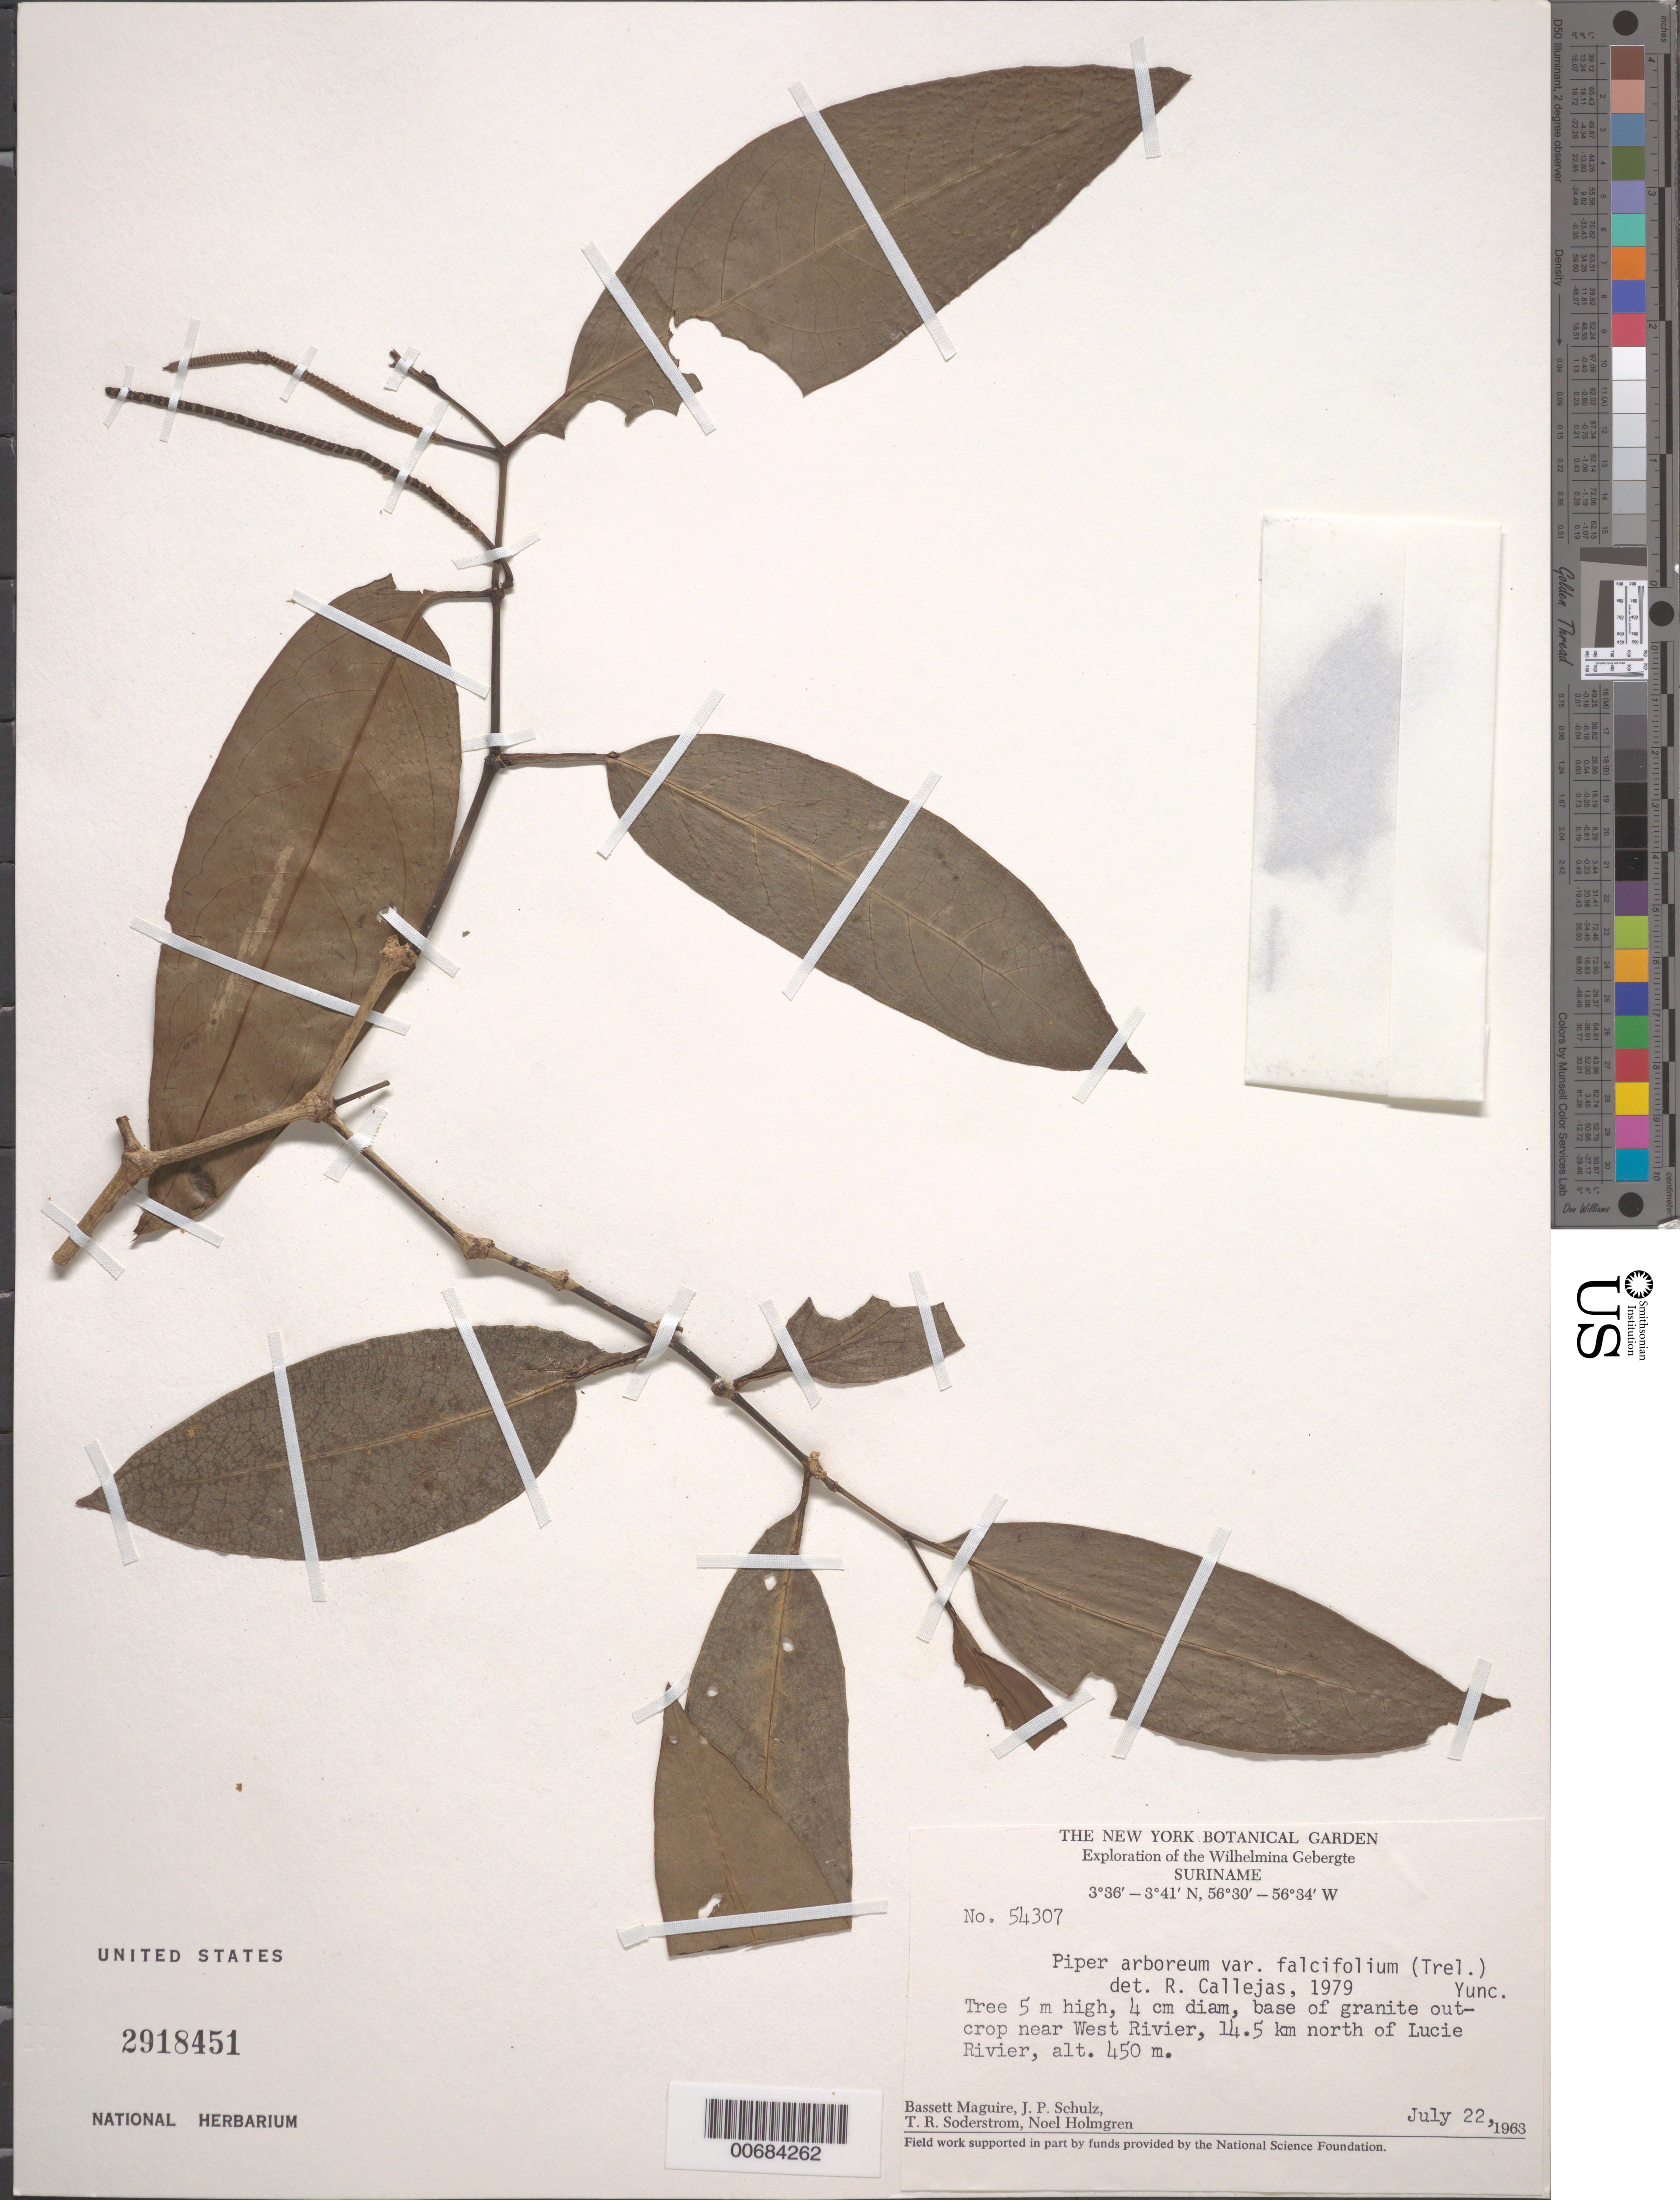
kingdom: Plantae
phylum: Tracheophyta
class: Magnoliopsida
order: Piperales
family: Piperaceae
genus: Piper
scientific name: Piper arboreum var. falcifolium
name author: (Trel.) Yunck.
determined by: Callejas, Ricardo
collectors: B. Maguire, J. P. Schulz, T. R. Soderstrom & N. H. Holmgren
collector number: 54307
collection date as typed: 22-Jul-63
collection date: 1963-07-22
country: Suriname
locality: Wilhelminagebergte (Wilhelmina Mts.), West River, 14.5 km N of Lucie R.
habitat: Base of granitic outcrop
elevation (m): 450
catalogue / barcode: US 2918451